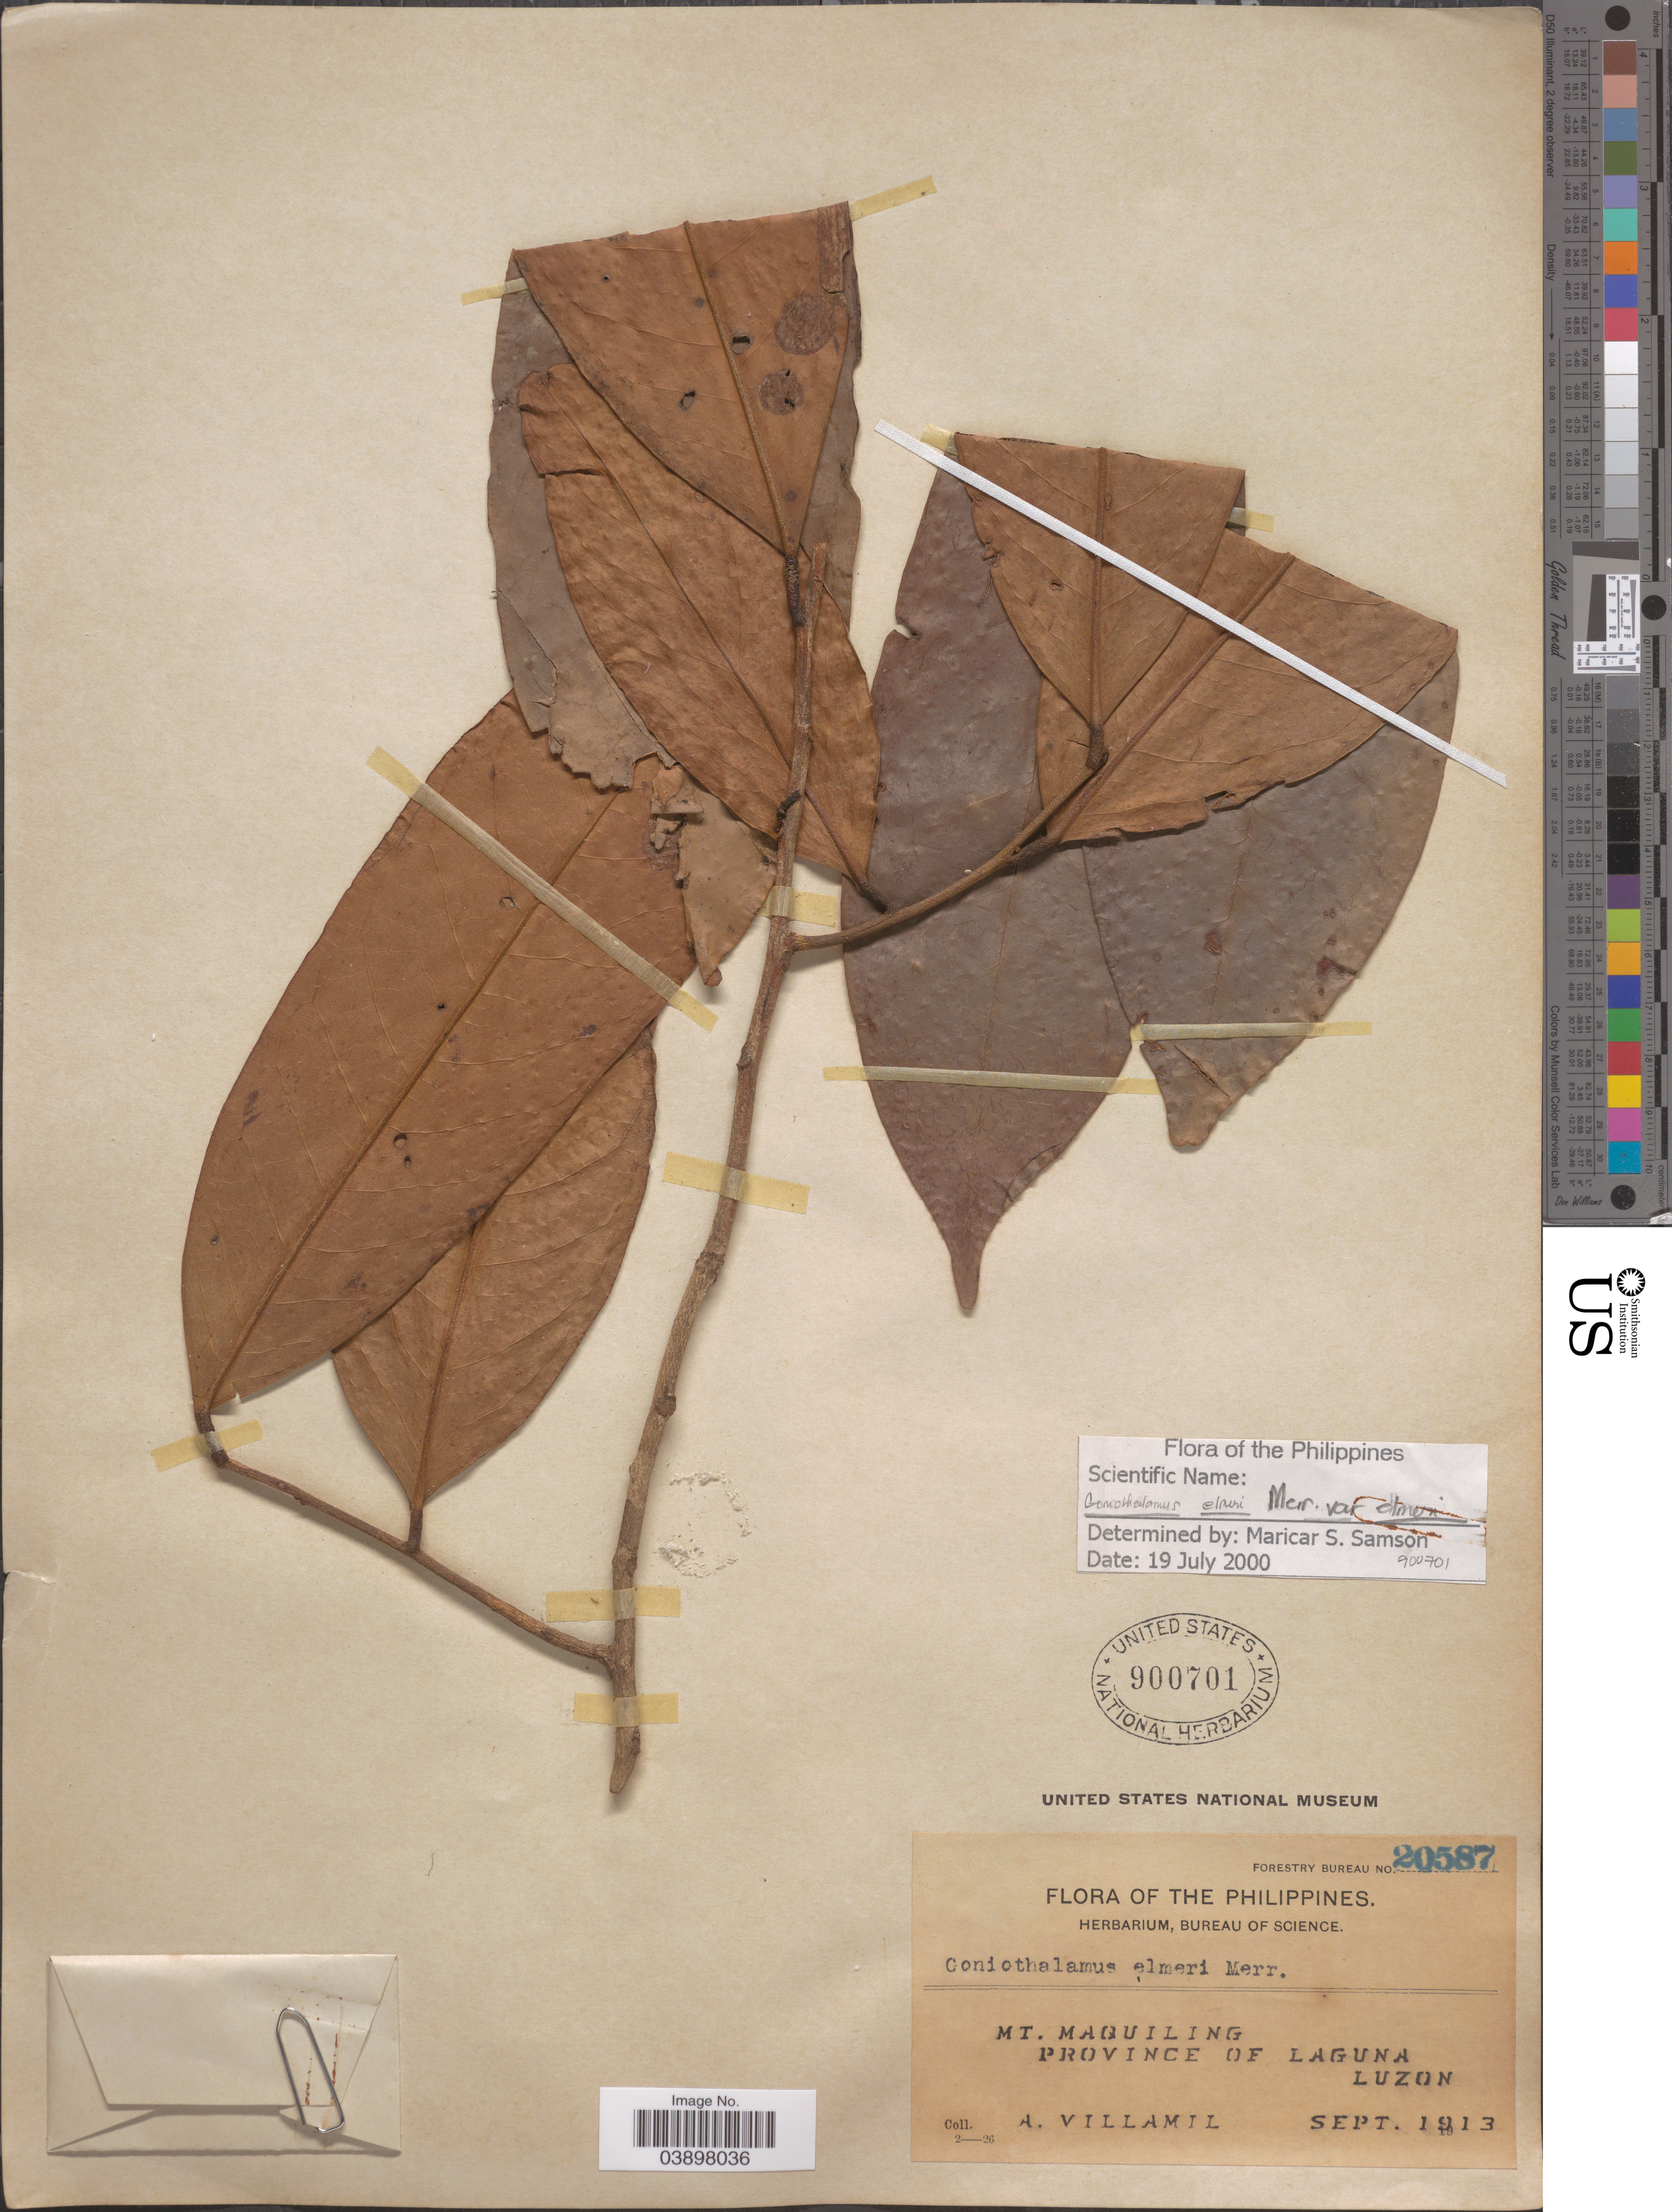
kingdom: Plantae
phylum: Tracheophyta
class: Magnoliopsida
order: Magnoliales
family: Annonaceae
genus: Goniothalamus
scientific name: Goniothalamus elmeri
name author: Merr.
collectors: A. Villamil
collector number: Forestry Bureau 20587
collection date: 1913-09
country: Philippines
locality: Mt. Maquiling. Province of Laguna. Luzon.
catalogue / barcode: US 900701